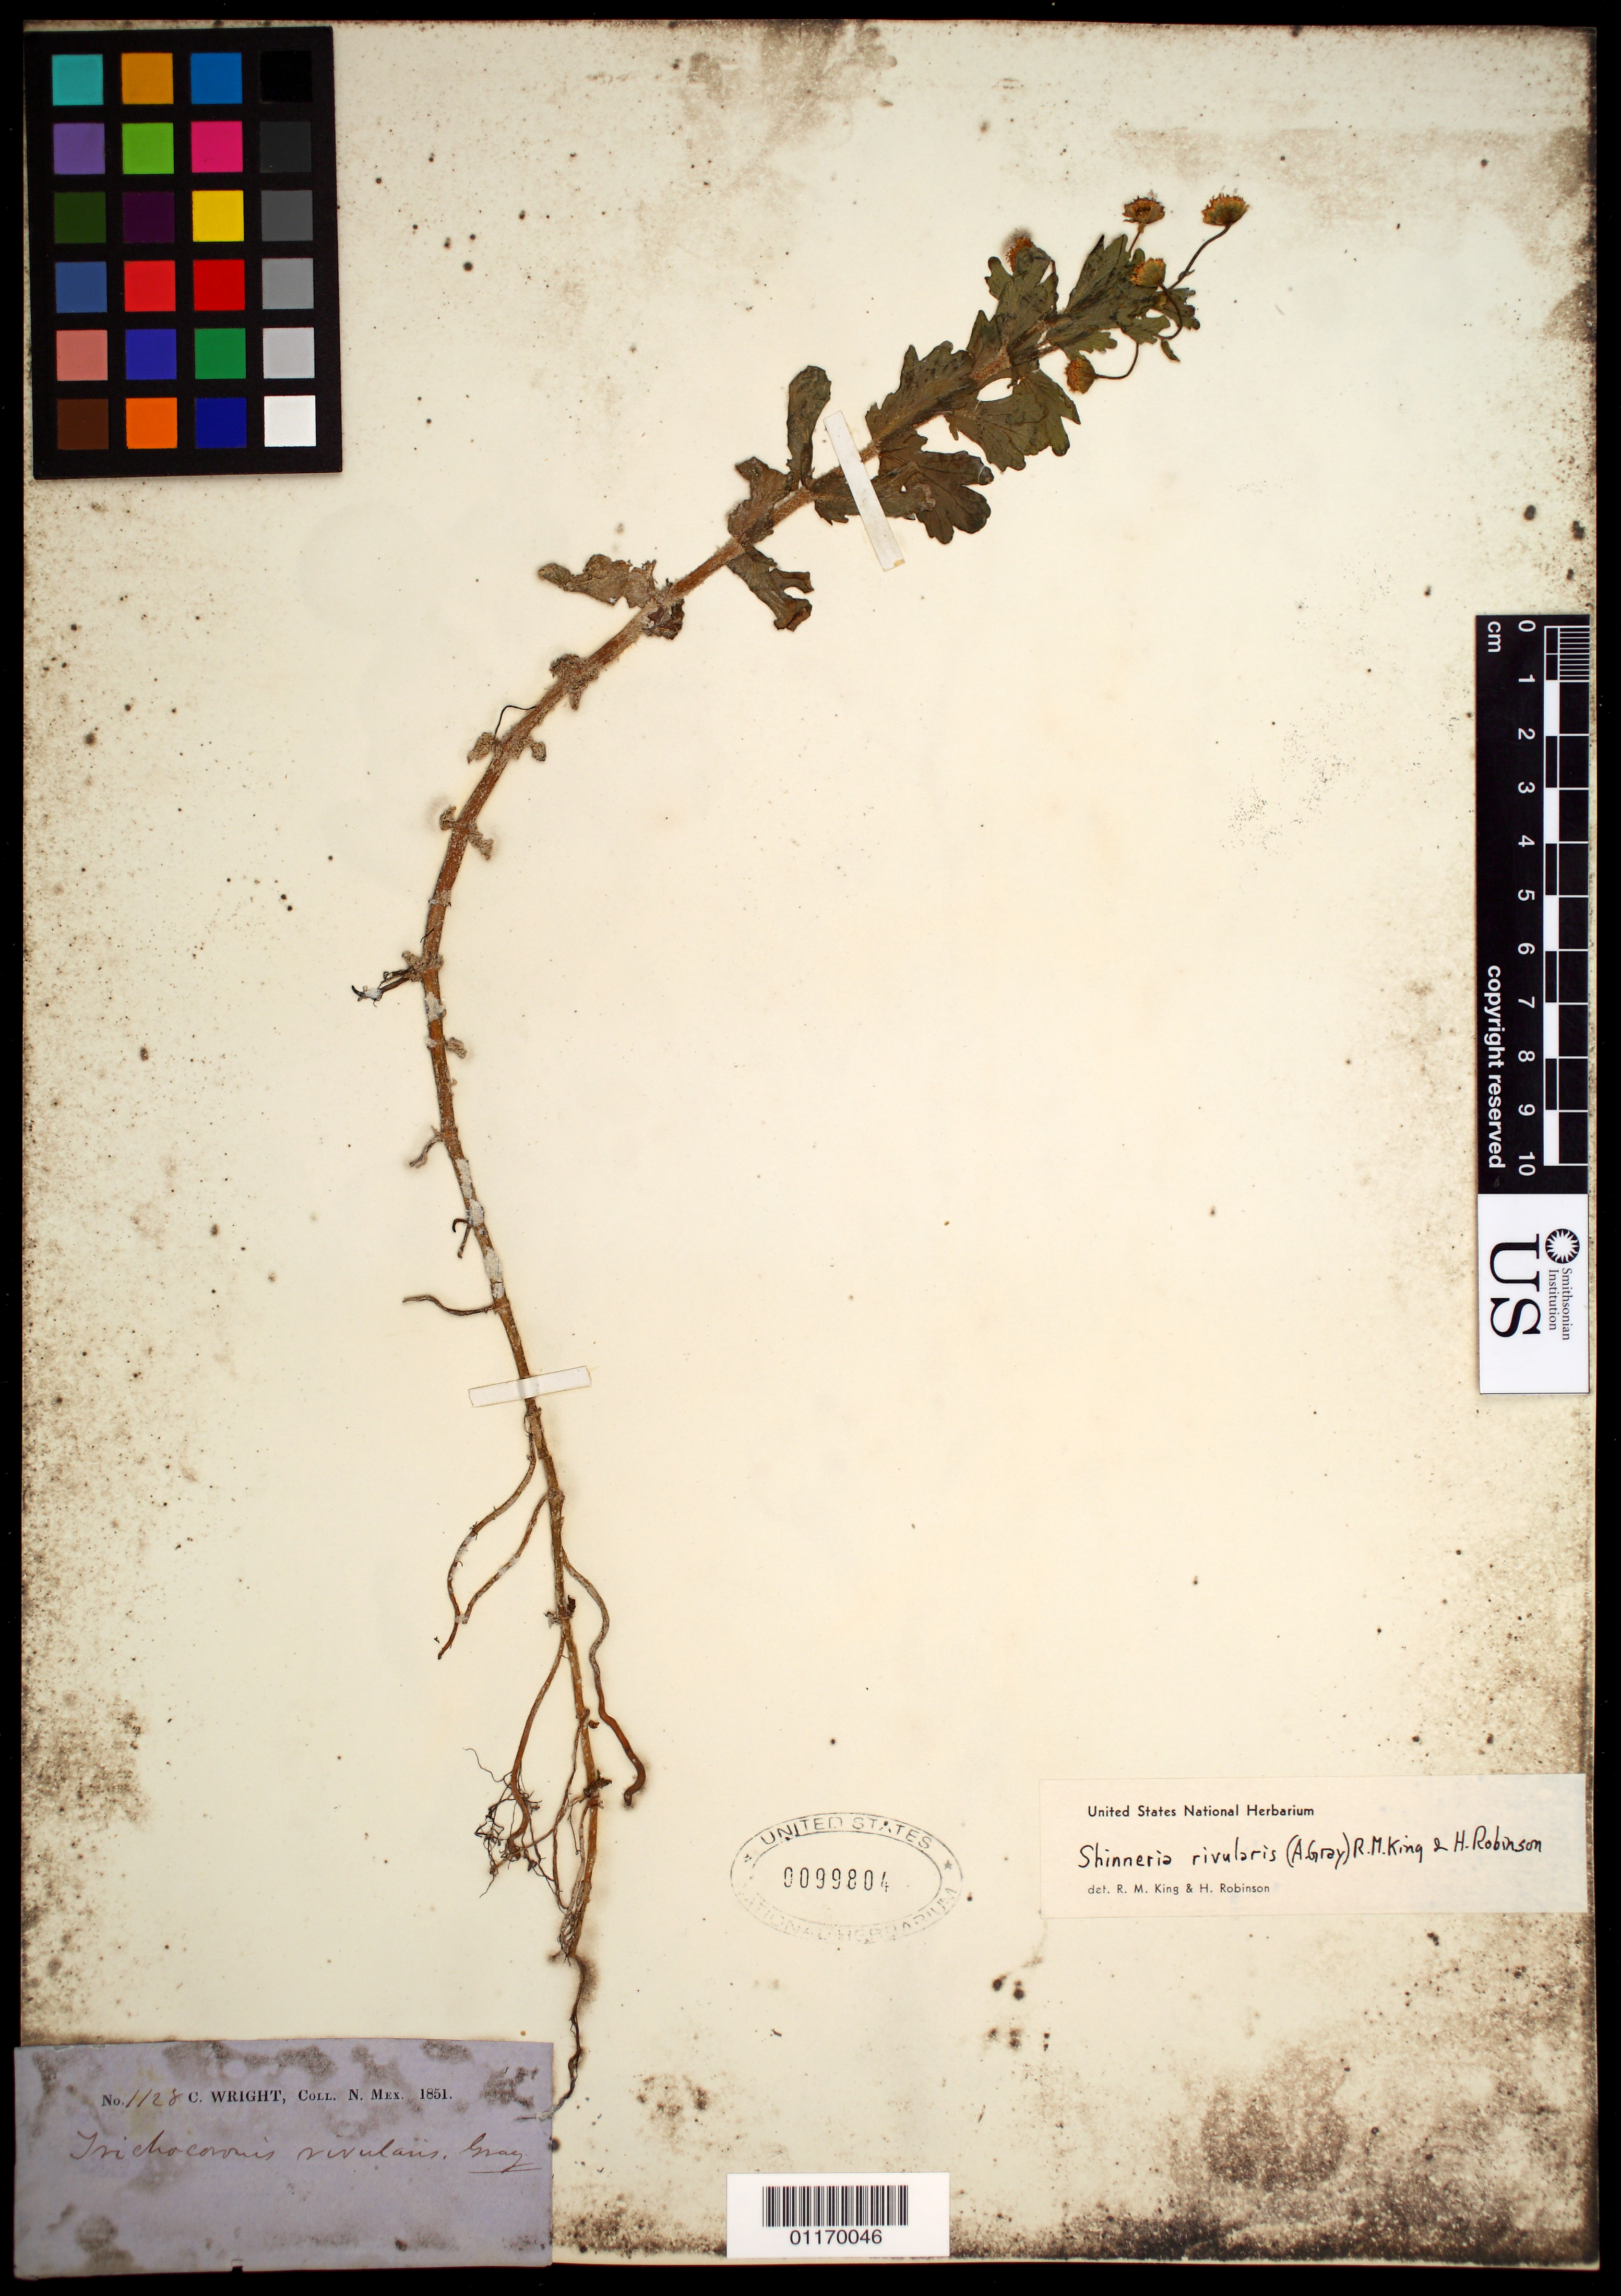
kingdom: Plantae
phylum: Tracheophyta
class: Magnoliopsida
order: Asterales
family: Asteraceae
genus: Trichocoronis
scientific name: Trichocoronis rivularis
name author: A. Gray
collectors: C. Wright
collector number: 1128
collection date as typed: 1851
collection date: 1851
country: United States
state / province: New Mexico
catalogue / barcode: US 99804